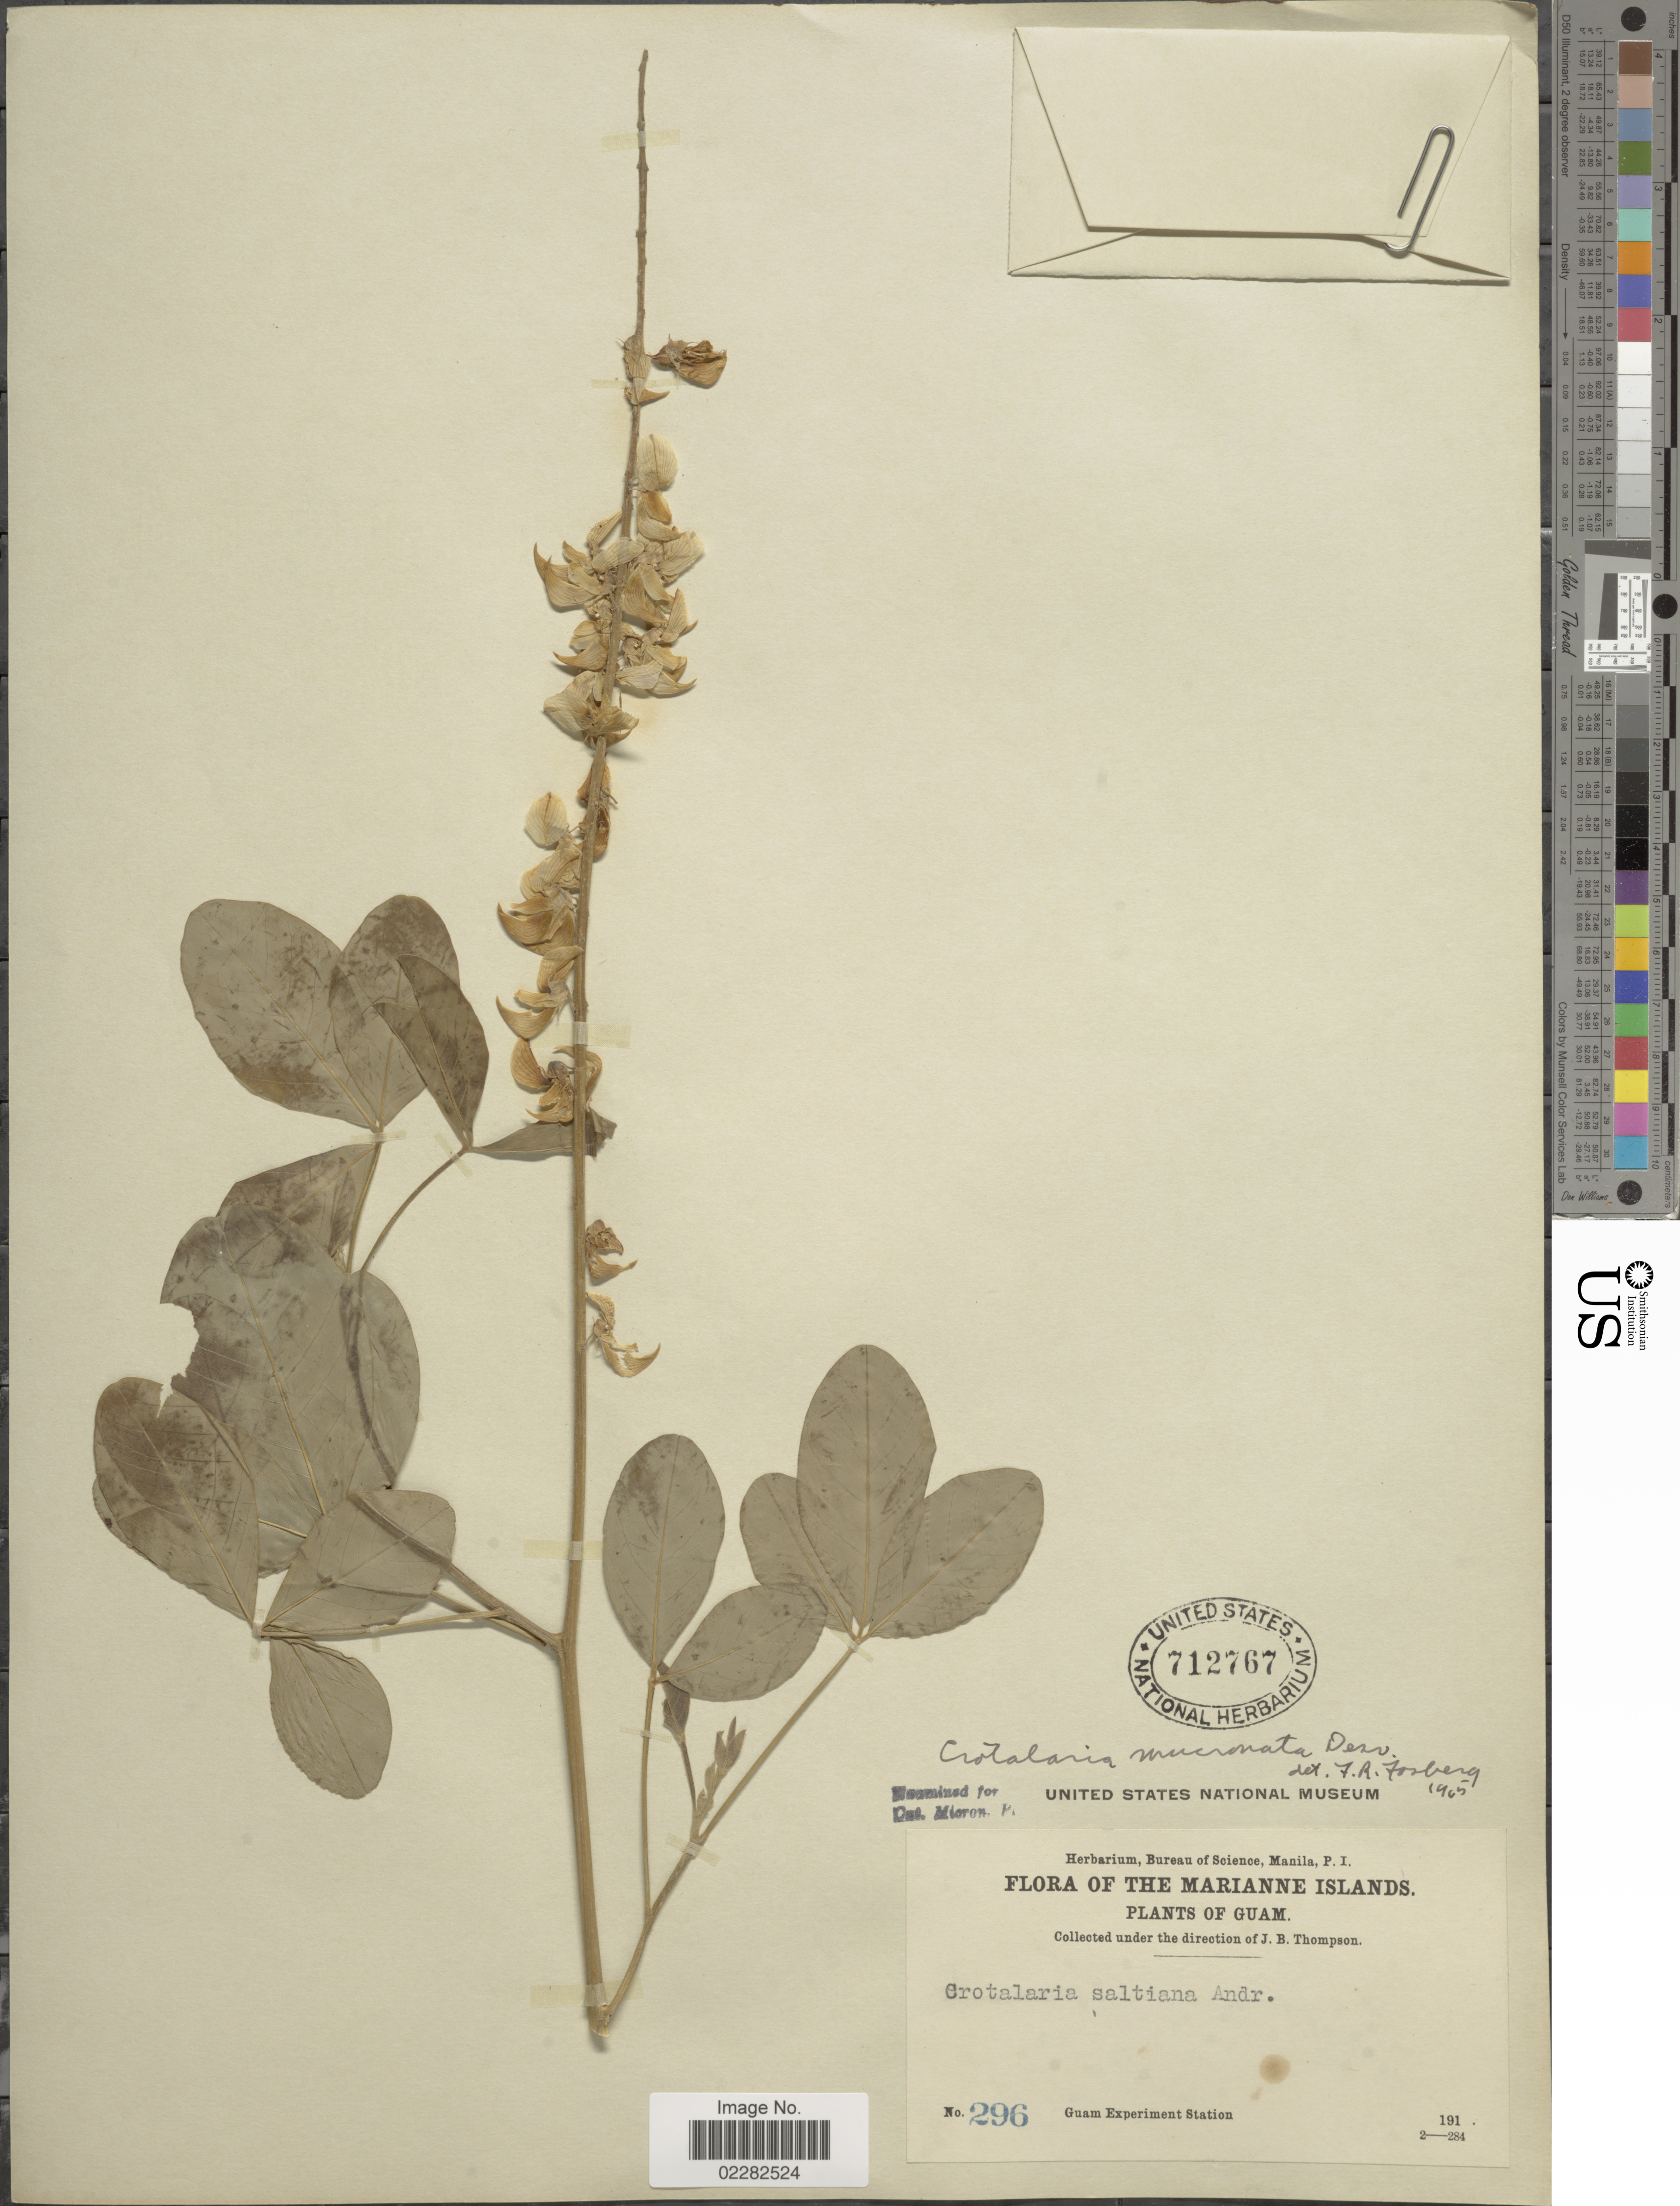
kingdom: Plantae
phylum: Tracheophyta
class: Magnoliopsida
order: Fabales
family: Fabaceae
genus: Crotalaria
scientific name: Crotalaria pallida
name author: Aiton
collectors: J. B. Thompson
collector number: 296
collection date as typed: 191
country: Guam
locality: Marianne Islands.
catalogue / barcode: US 712767